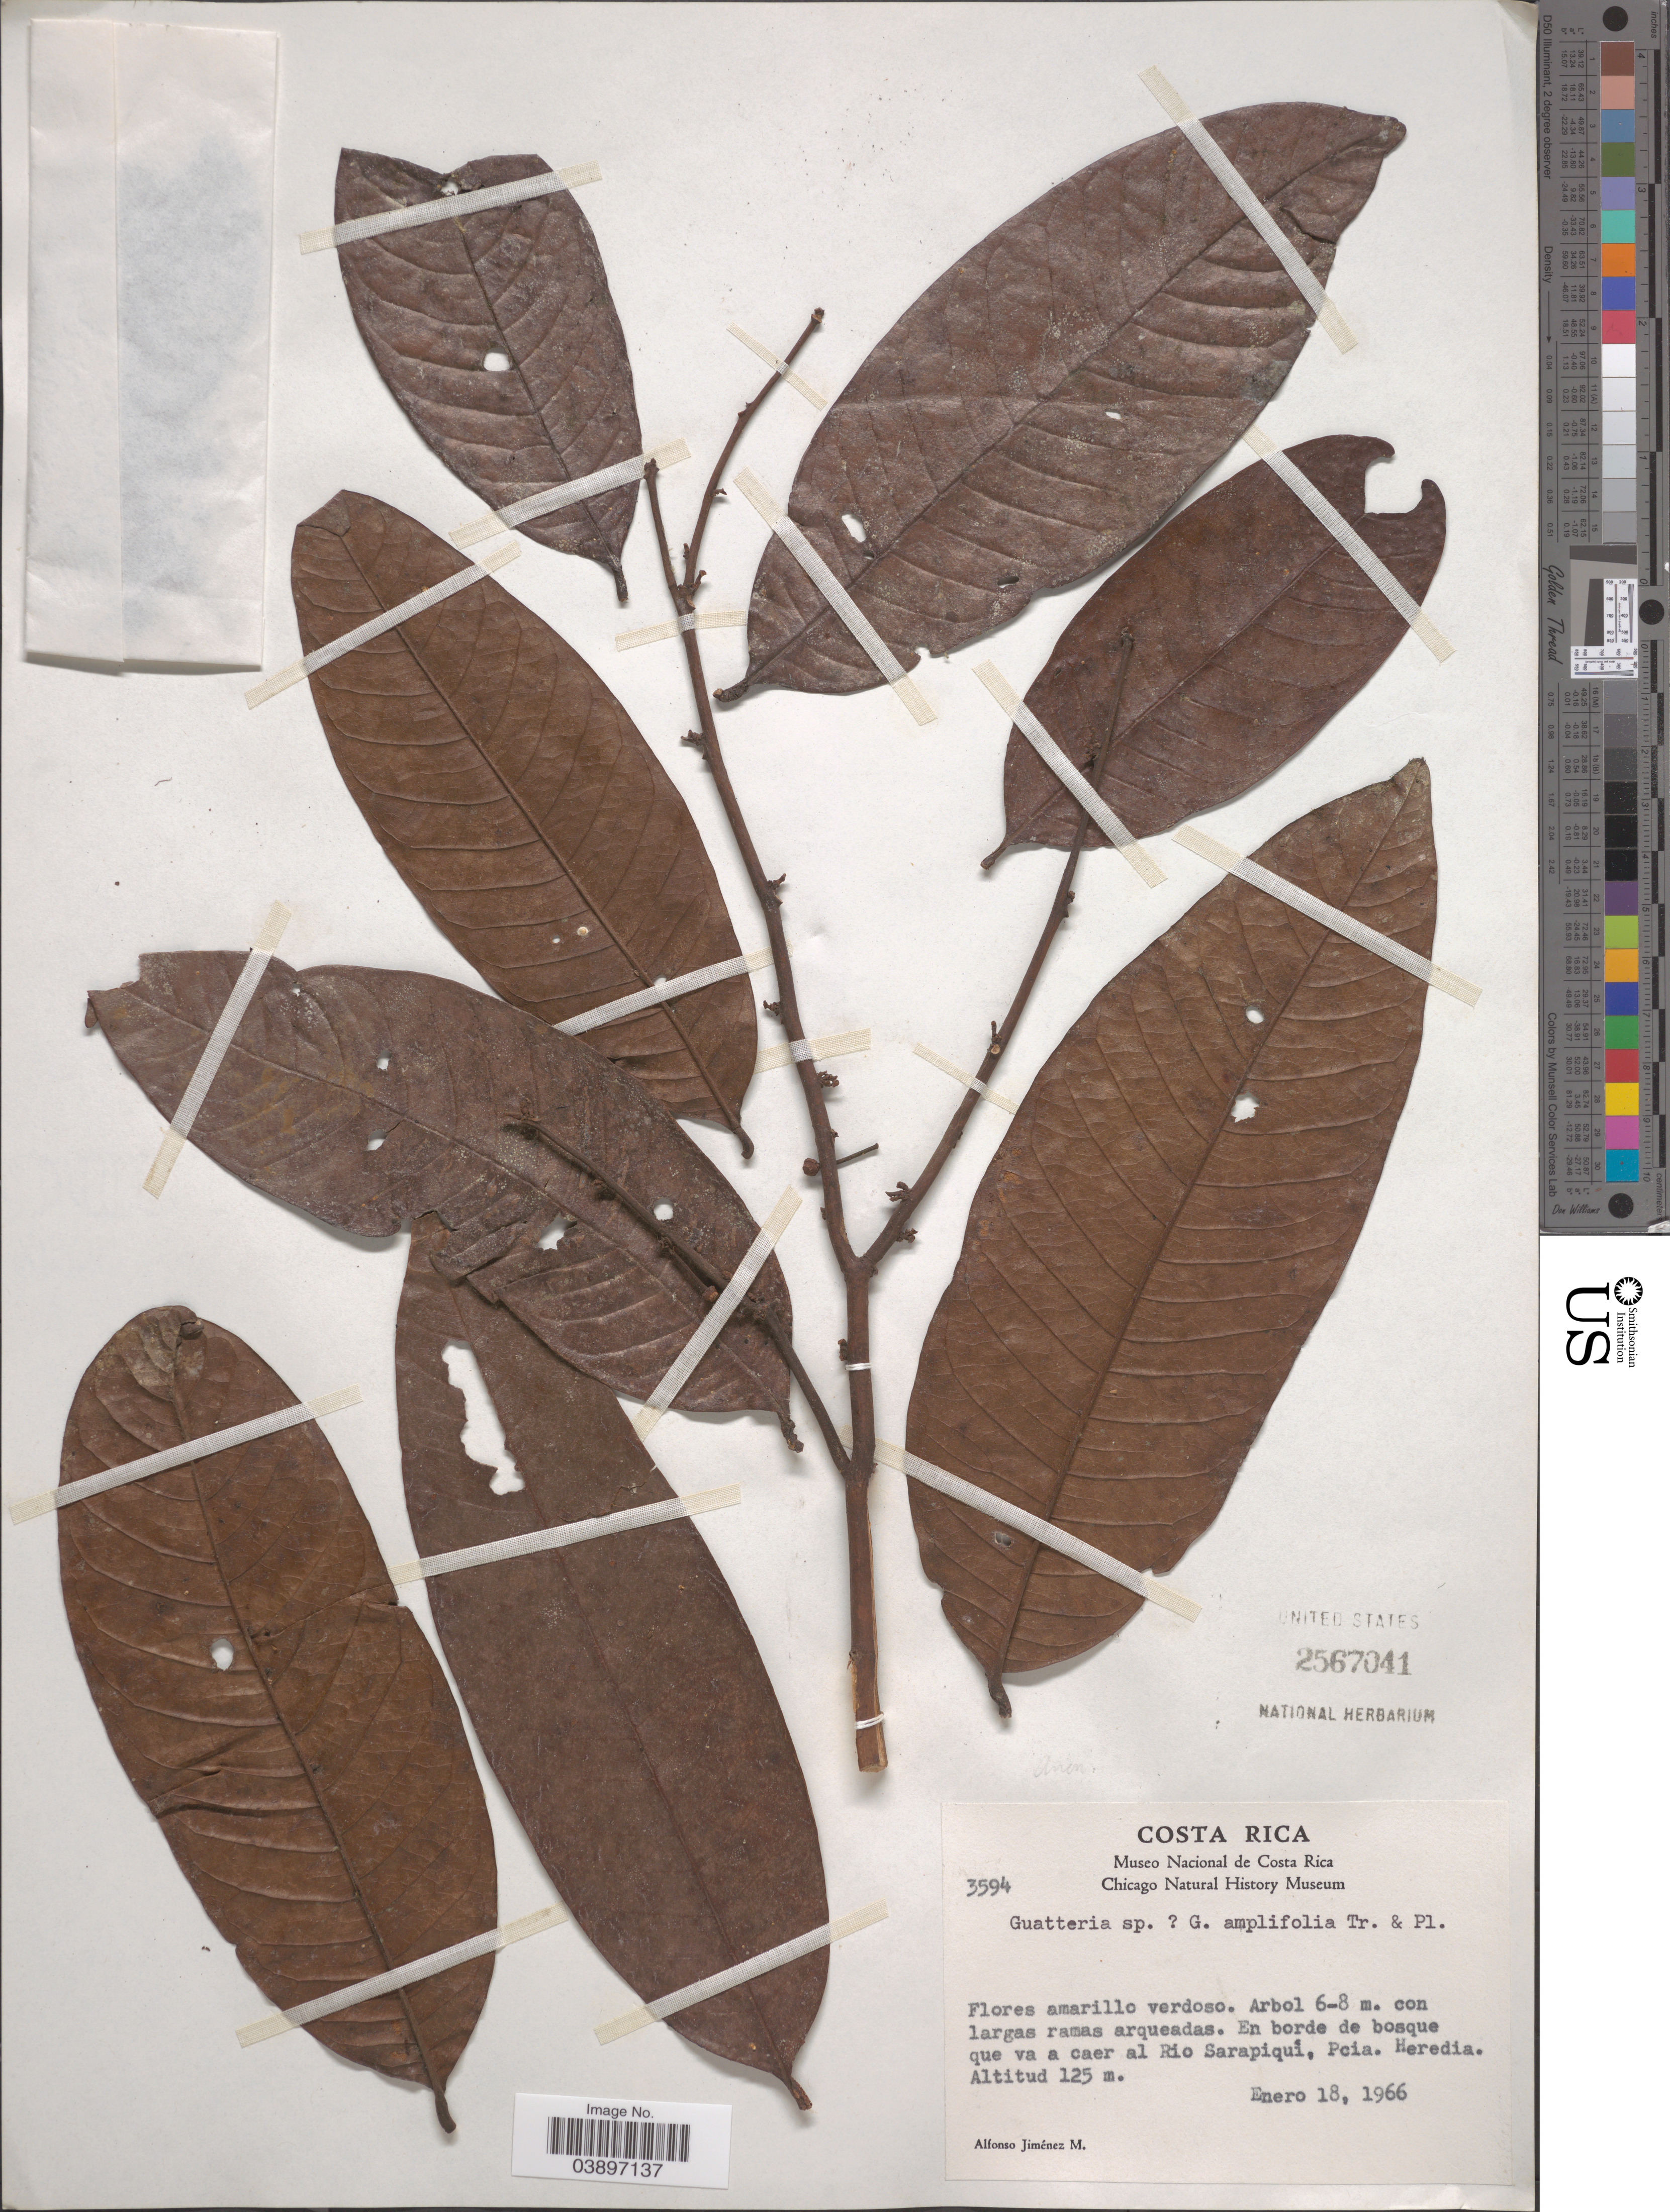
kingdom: Plantae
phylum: Tracheophyta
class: Magnoliopsida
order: Magnoliales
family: Annonaceae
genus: Guatteria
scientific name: Guatteria amplifolia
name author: Triana & Planch.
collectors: A. Jimenez M.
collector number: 3594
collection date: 1966-01-18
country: Costa Rica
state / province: Heredia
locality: En borde de bosque que va a caer al Rio Sarapiqui, Pcia. Heredia.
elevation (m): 125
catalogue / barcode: US 2567041